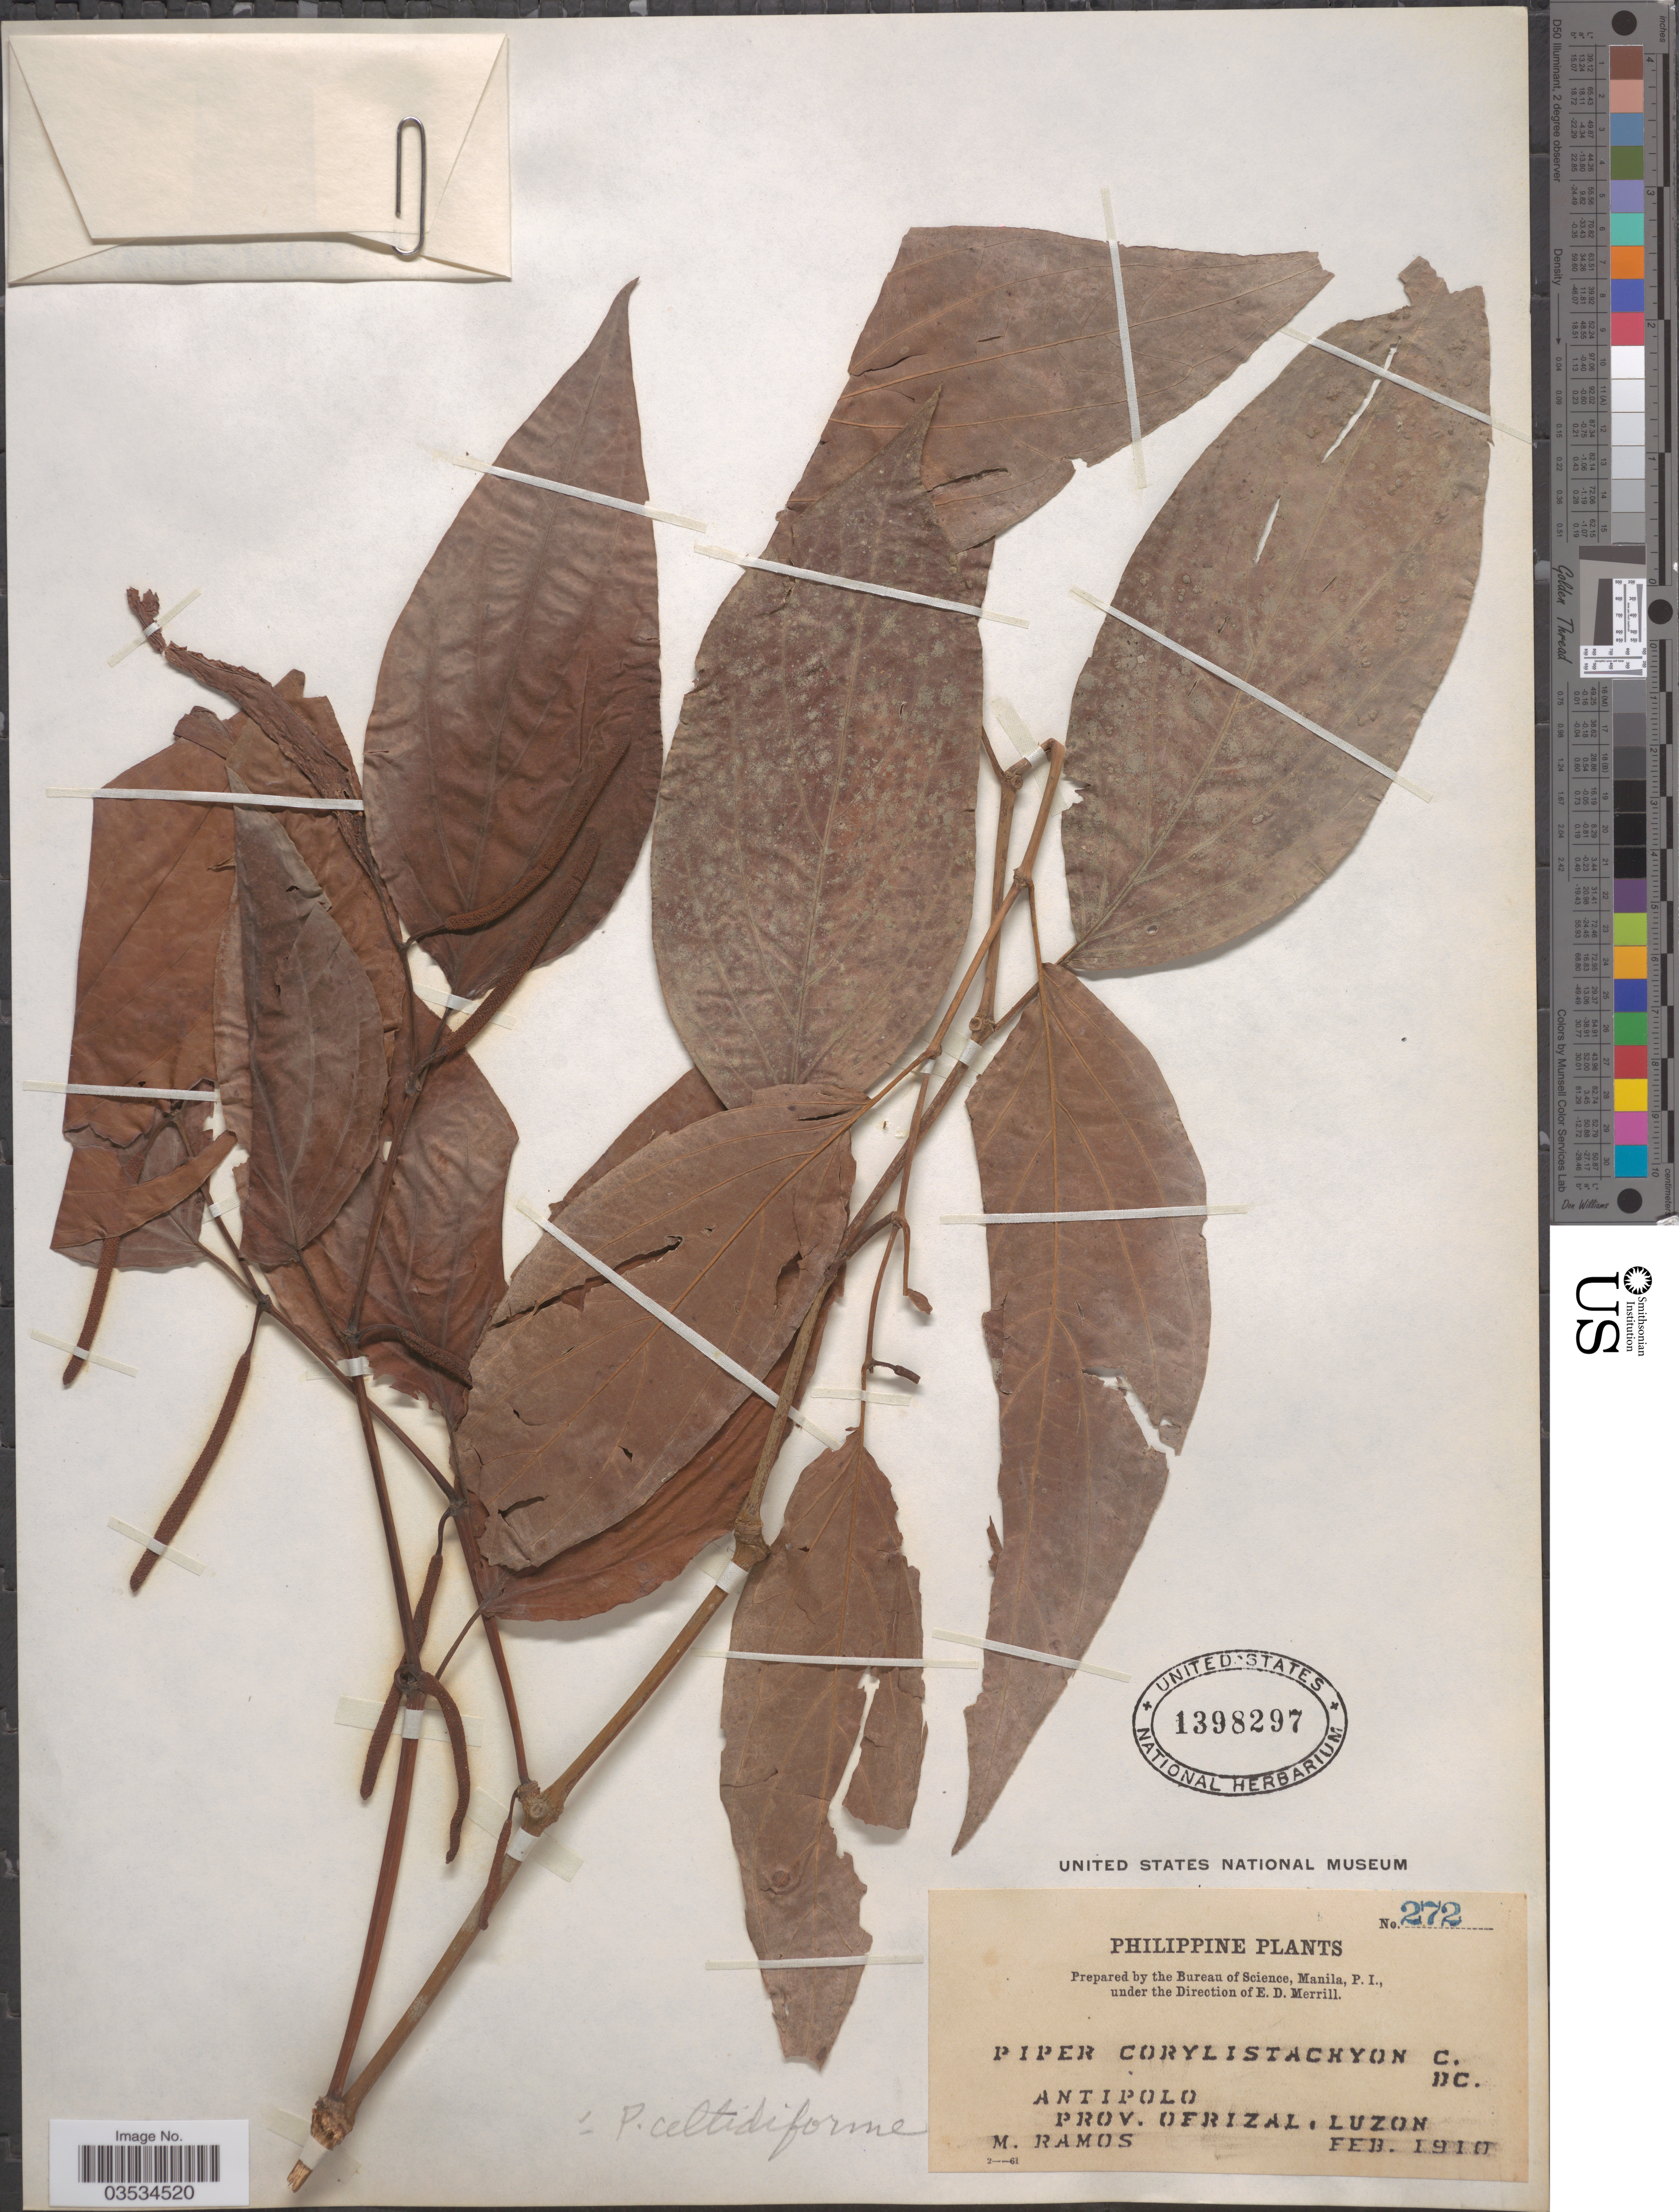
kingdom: Plantae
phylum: Tracheophyta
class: Magnoliopsida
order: Piperales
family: Piperaceae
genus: Piper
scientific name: Piper celtidiforme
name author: Opiz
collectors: M. Ramos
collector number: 272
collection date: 1910-02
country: Philippines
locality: Antipolo. Prov. of Rizal, Luzon.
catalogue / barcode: US 1398297